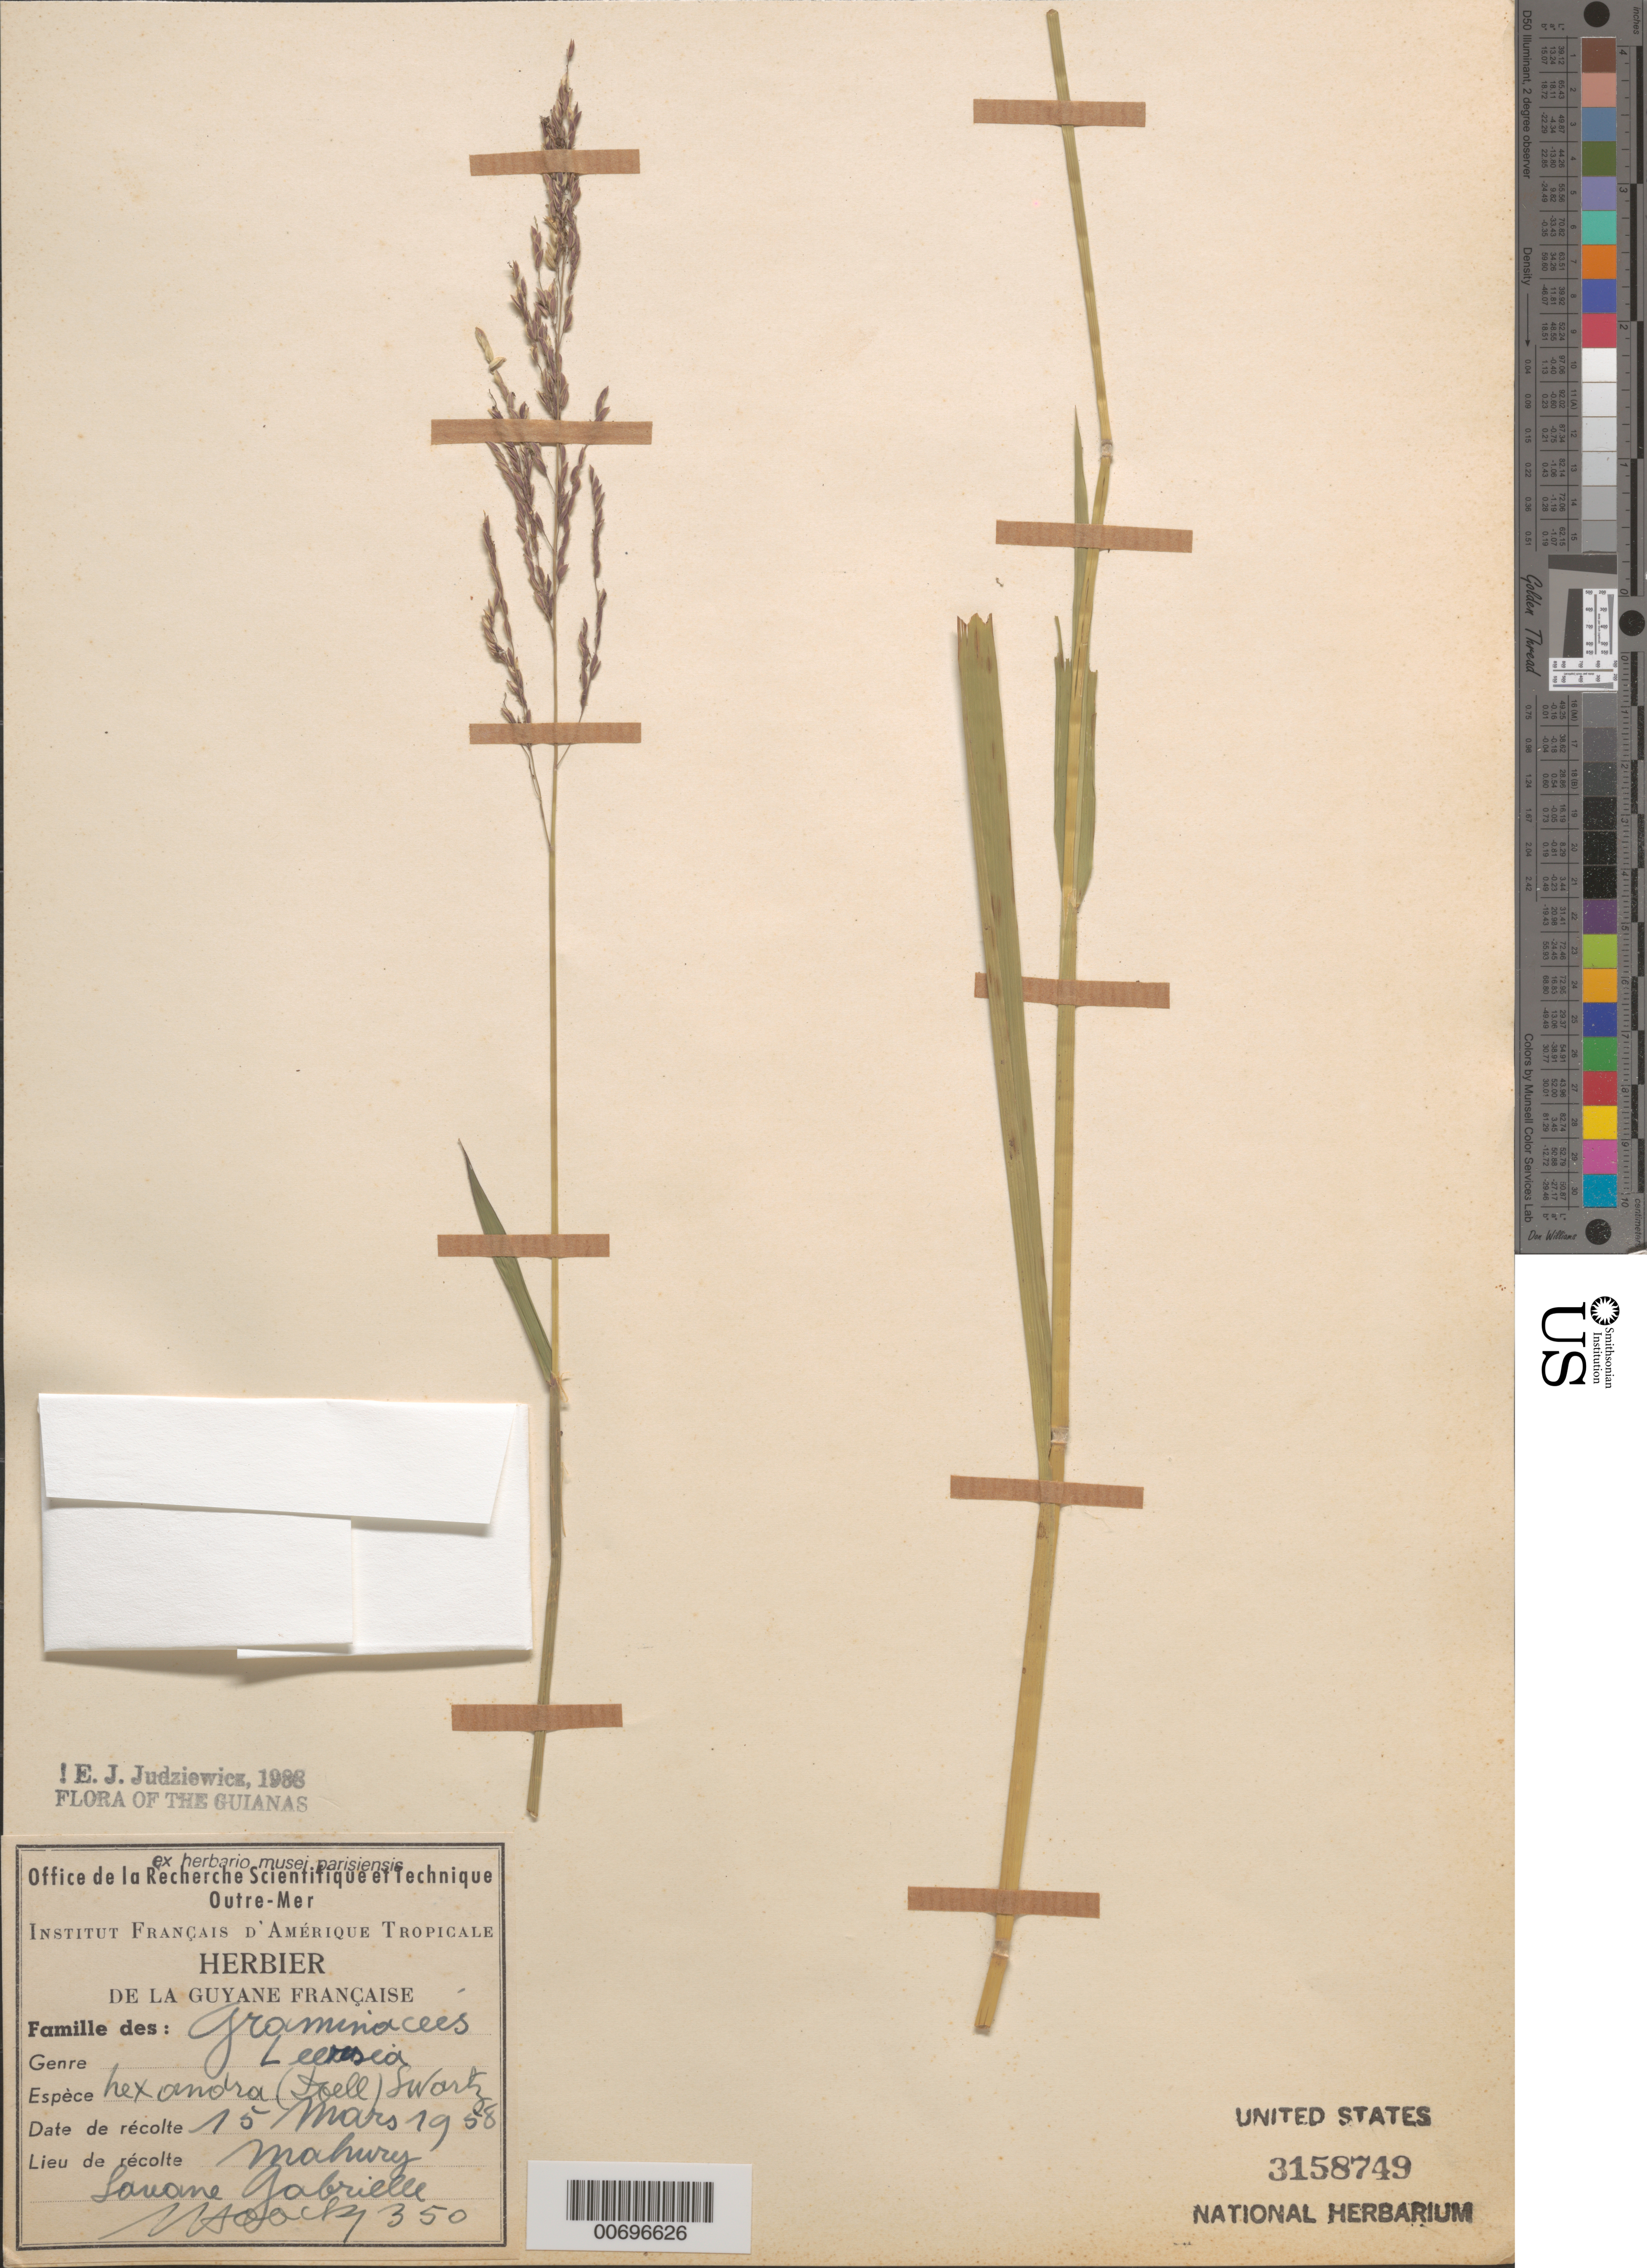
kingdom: Plantae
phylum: Tracheophyta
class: Liliopsida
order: Poales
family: Poaceae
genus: Leersia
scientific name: Leersia hexandra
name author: Sw.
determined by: Judziewicz, E. J.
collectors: J. Hoock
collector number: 350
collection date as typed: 15-Mar-58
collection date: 1958-03-15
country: French Guiana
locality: Mahury, Savane Gabrielle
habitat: Savanna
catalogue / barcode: US 3158749